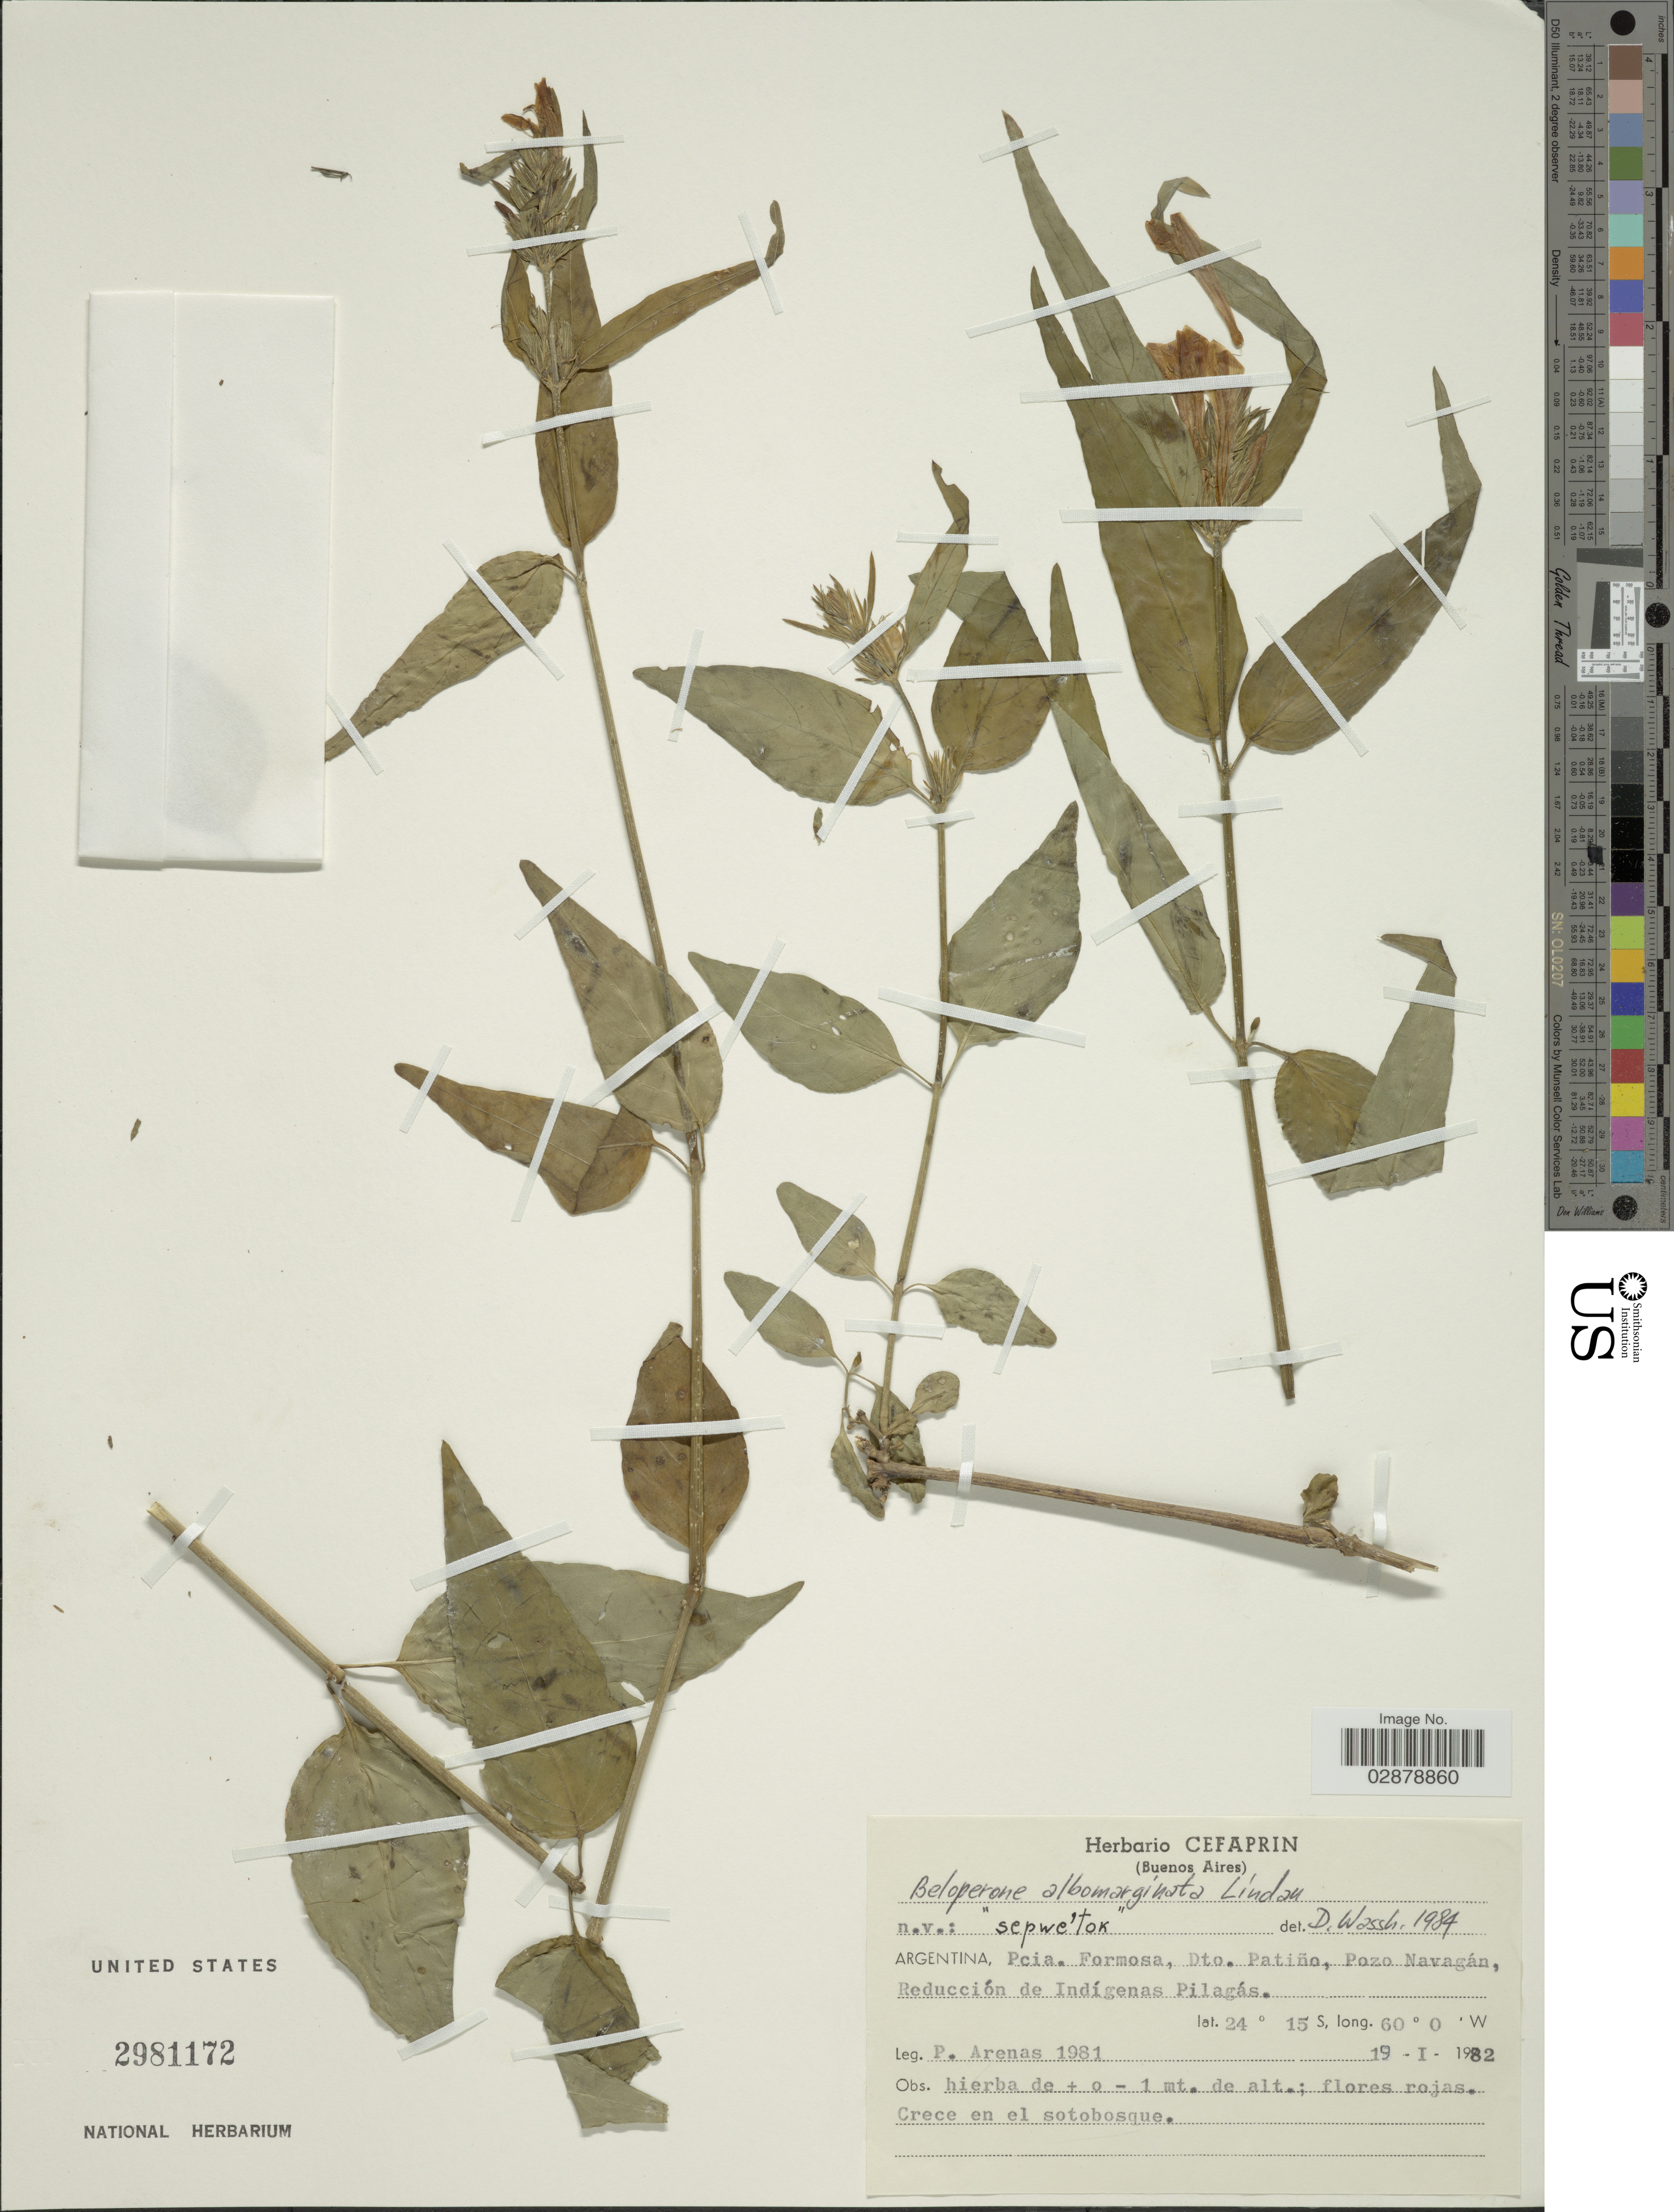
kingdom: Plantae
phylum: Tracheophyta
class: Magnoliopsida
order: Lamiales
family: Acanthaceae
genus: Justicia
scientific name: Justicia dumetorum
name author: Morong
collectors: P. Arenas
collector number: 1981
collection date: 1982-01-19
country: Argentina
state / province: Formosa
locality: Pica. Formosa, Dto. Patiño, Pozo Navagán, Reducción de Indígenas Pilagás.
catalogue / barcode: US 2981172